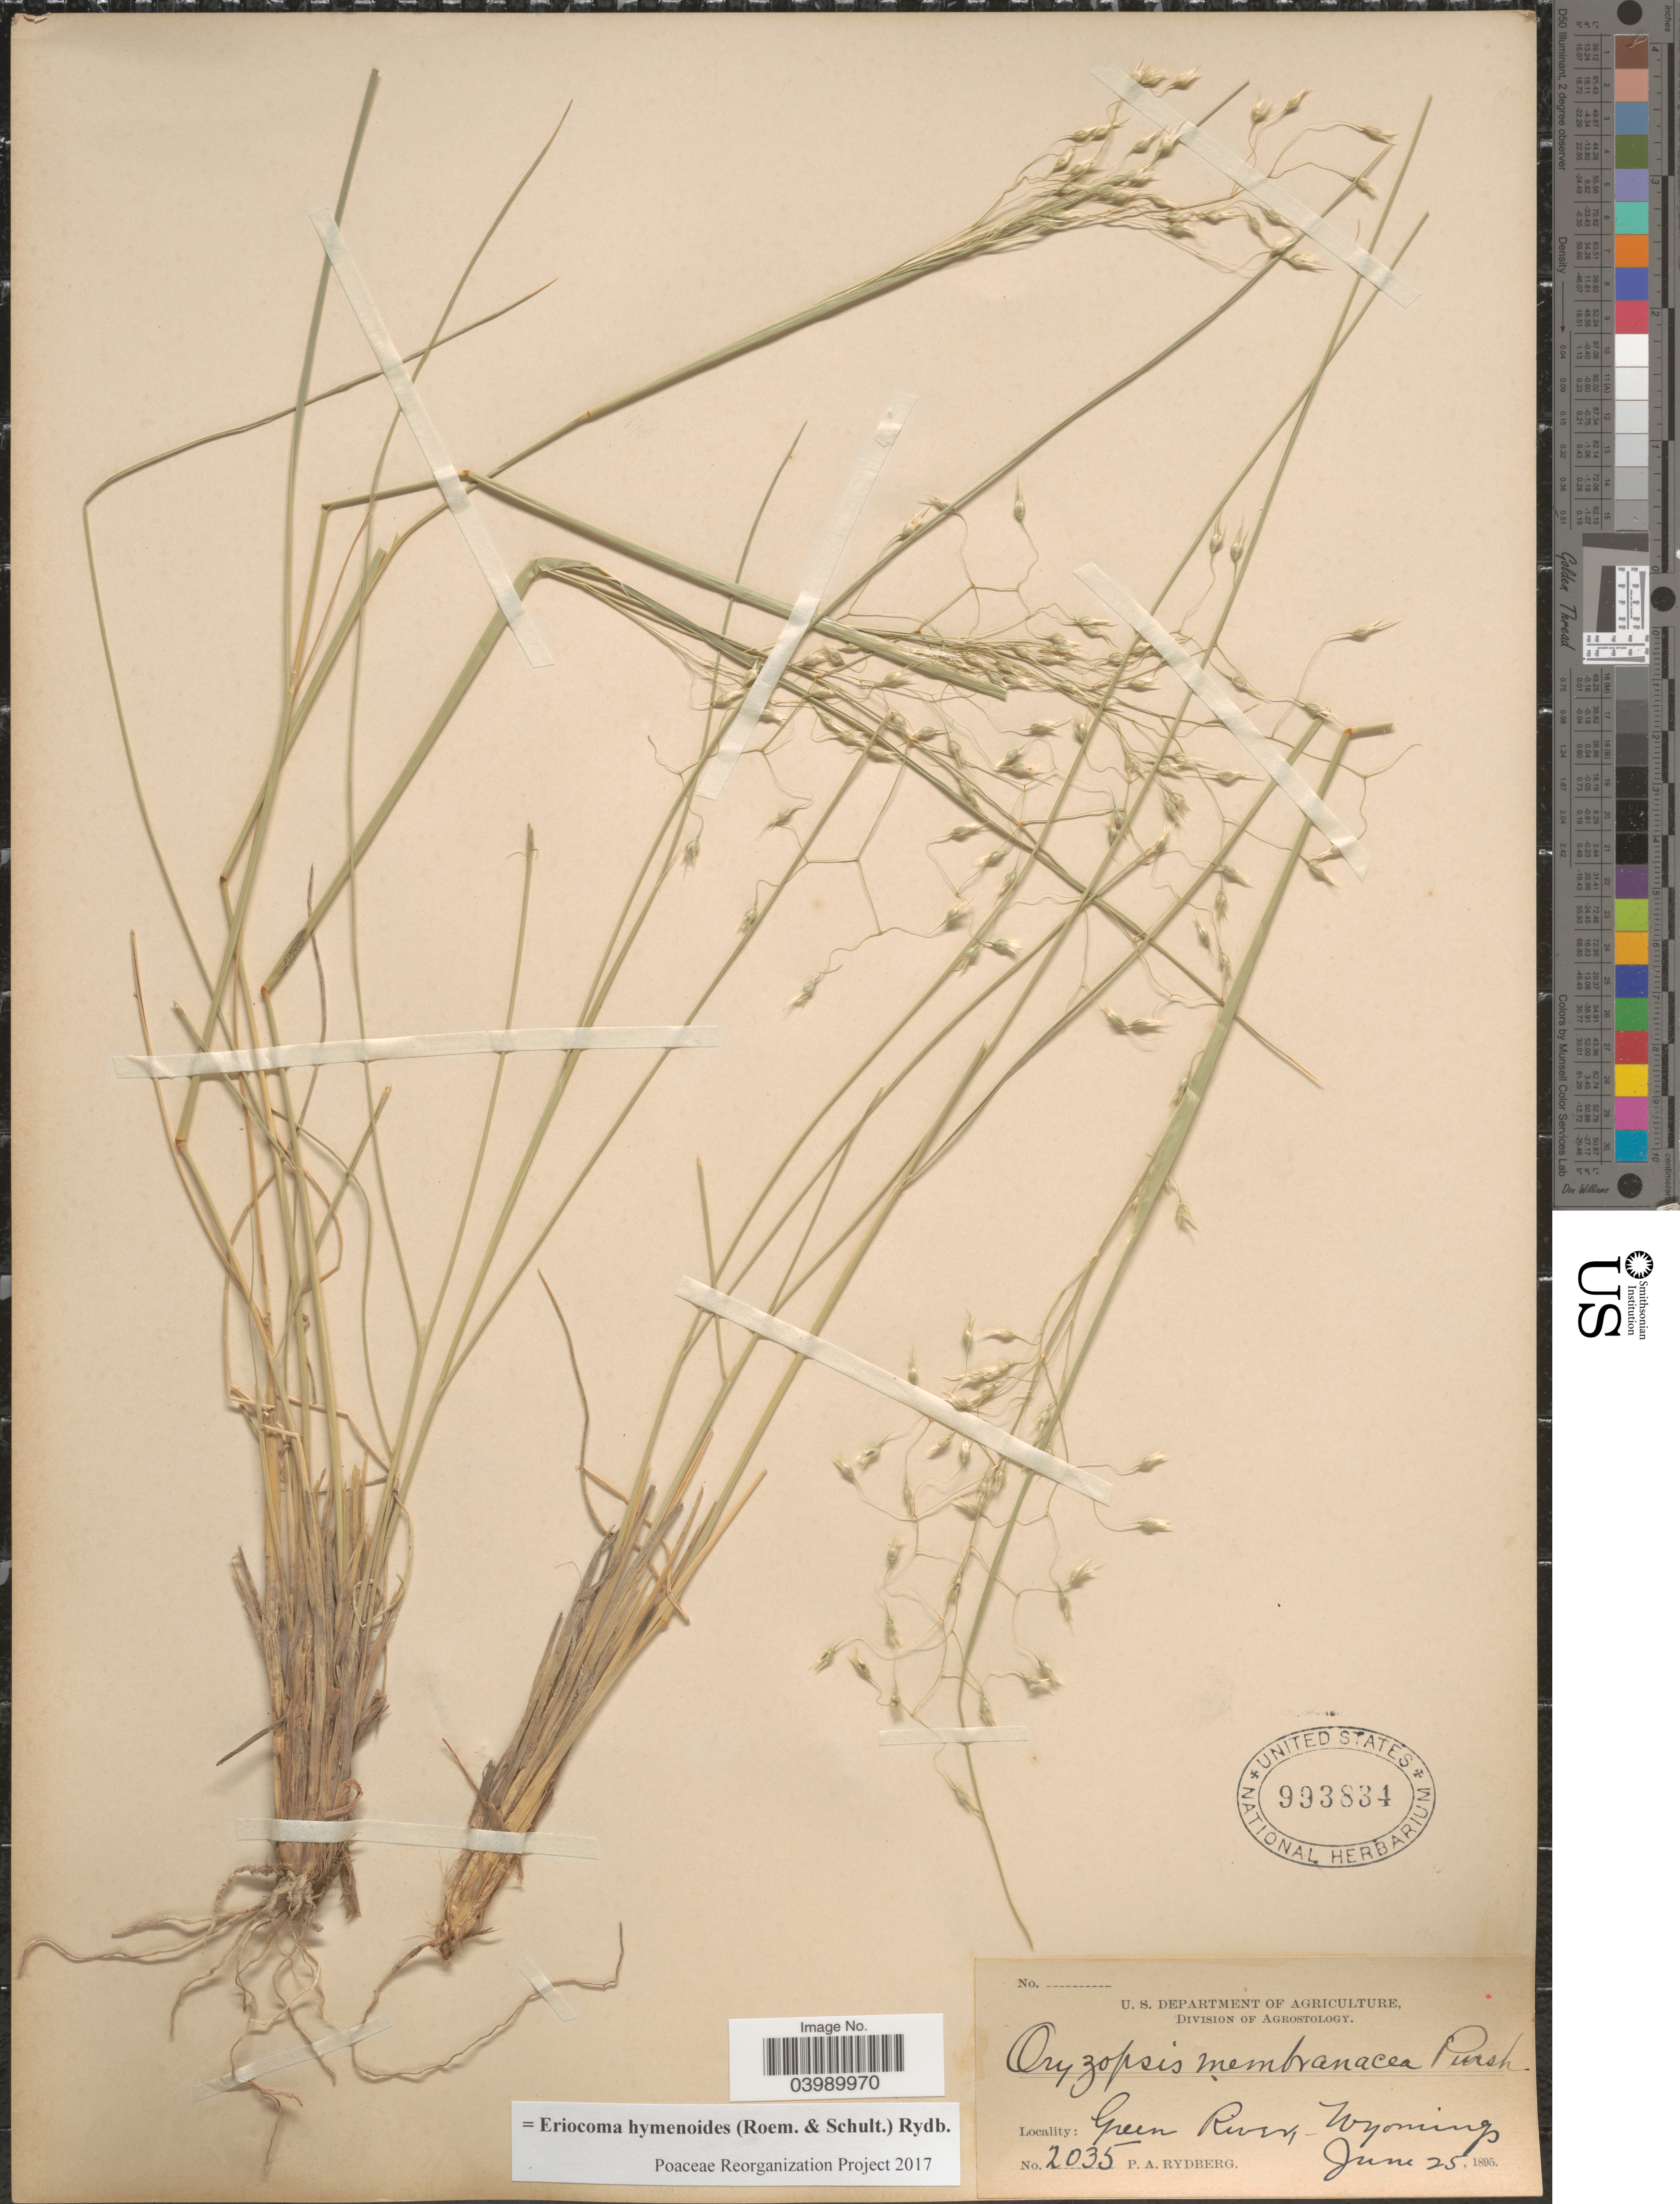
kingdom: Plantae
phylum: Tracheophyta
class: Liliopsida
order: Poales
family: Poaceae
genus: Eriocoma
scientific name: Eriocoma hymenoides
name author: (Roem. & Schult.) Rydb.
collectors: P. A. Rydberg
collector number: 2035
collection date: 1895-06-25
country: United States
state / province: Wyoming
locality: Green River.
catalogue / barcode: US 993834